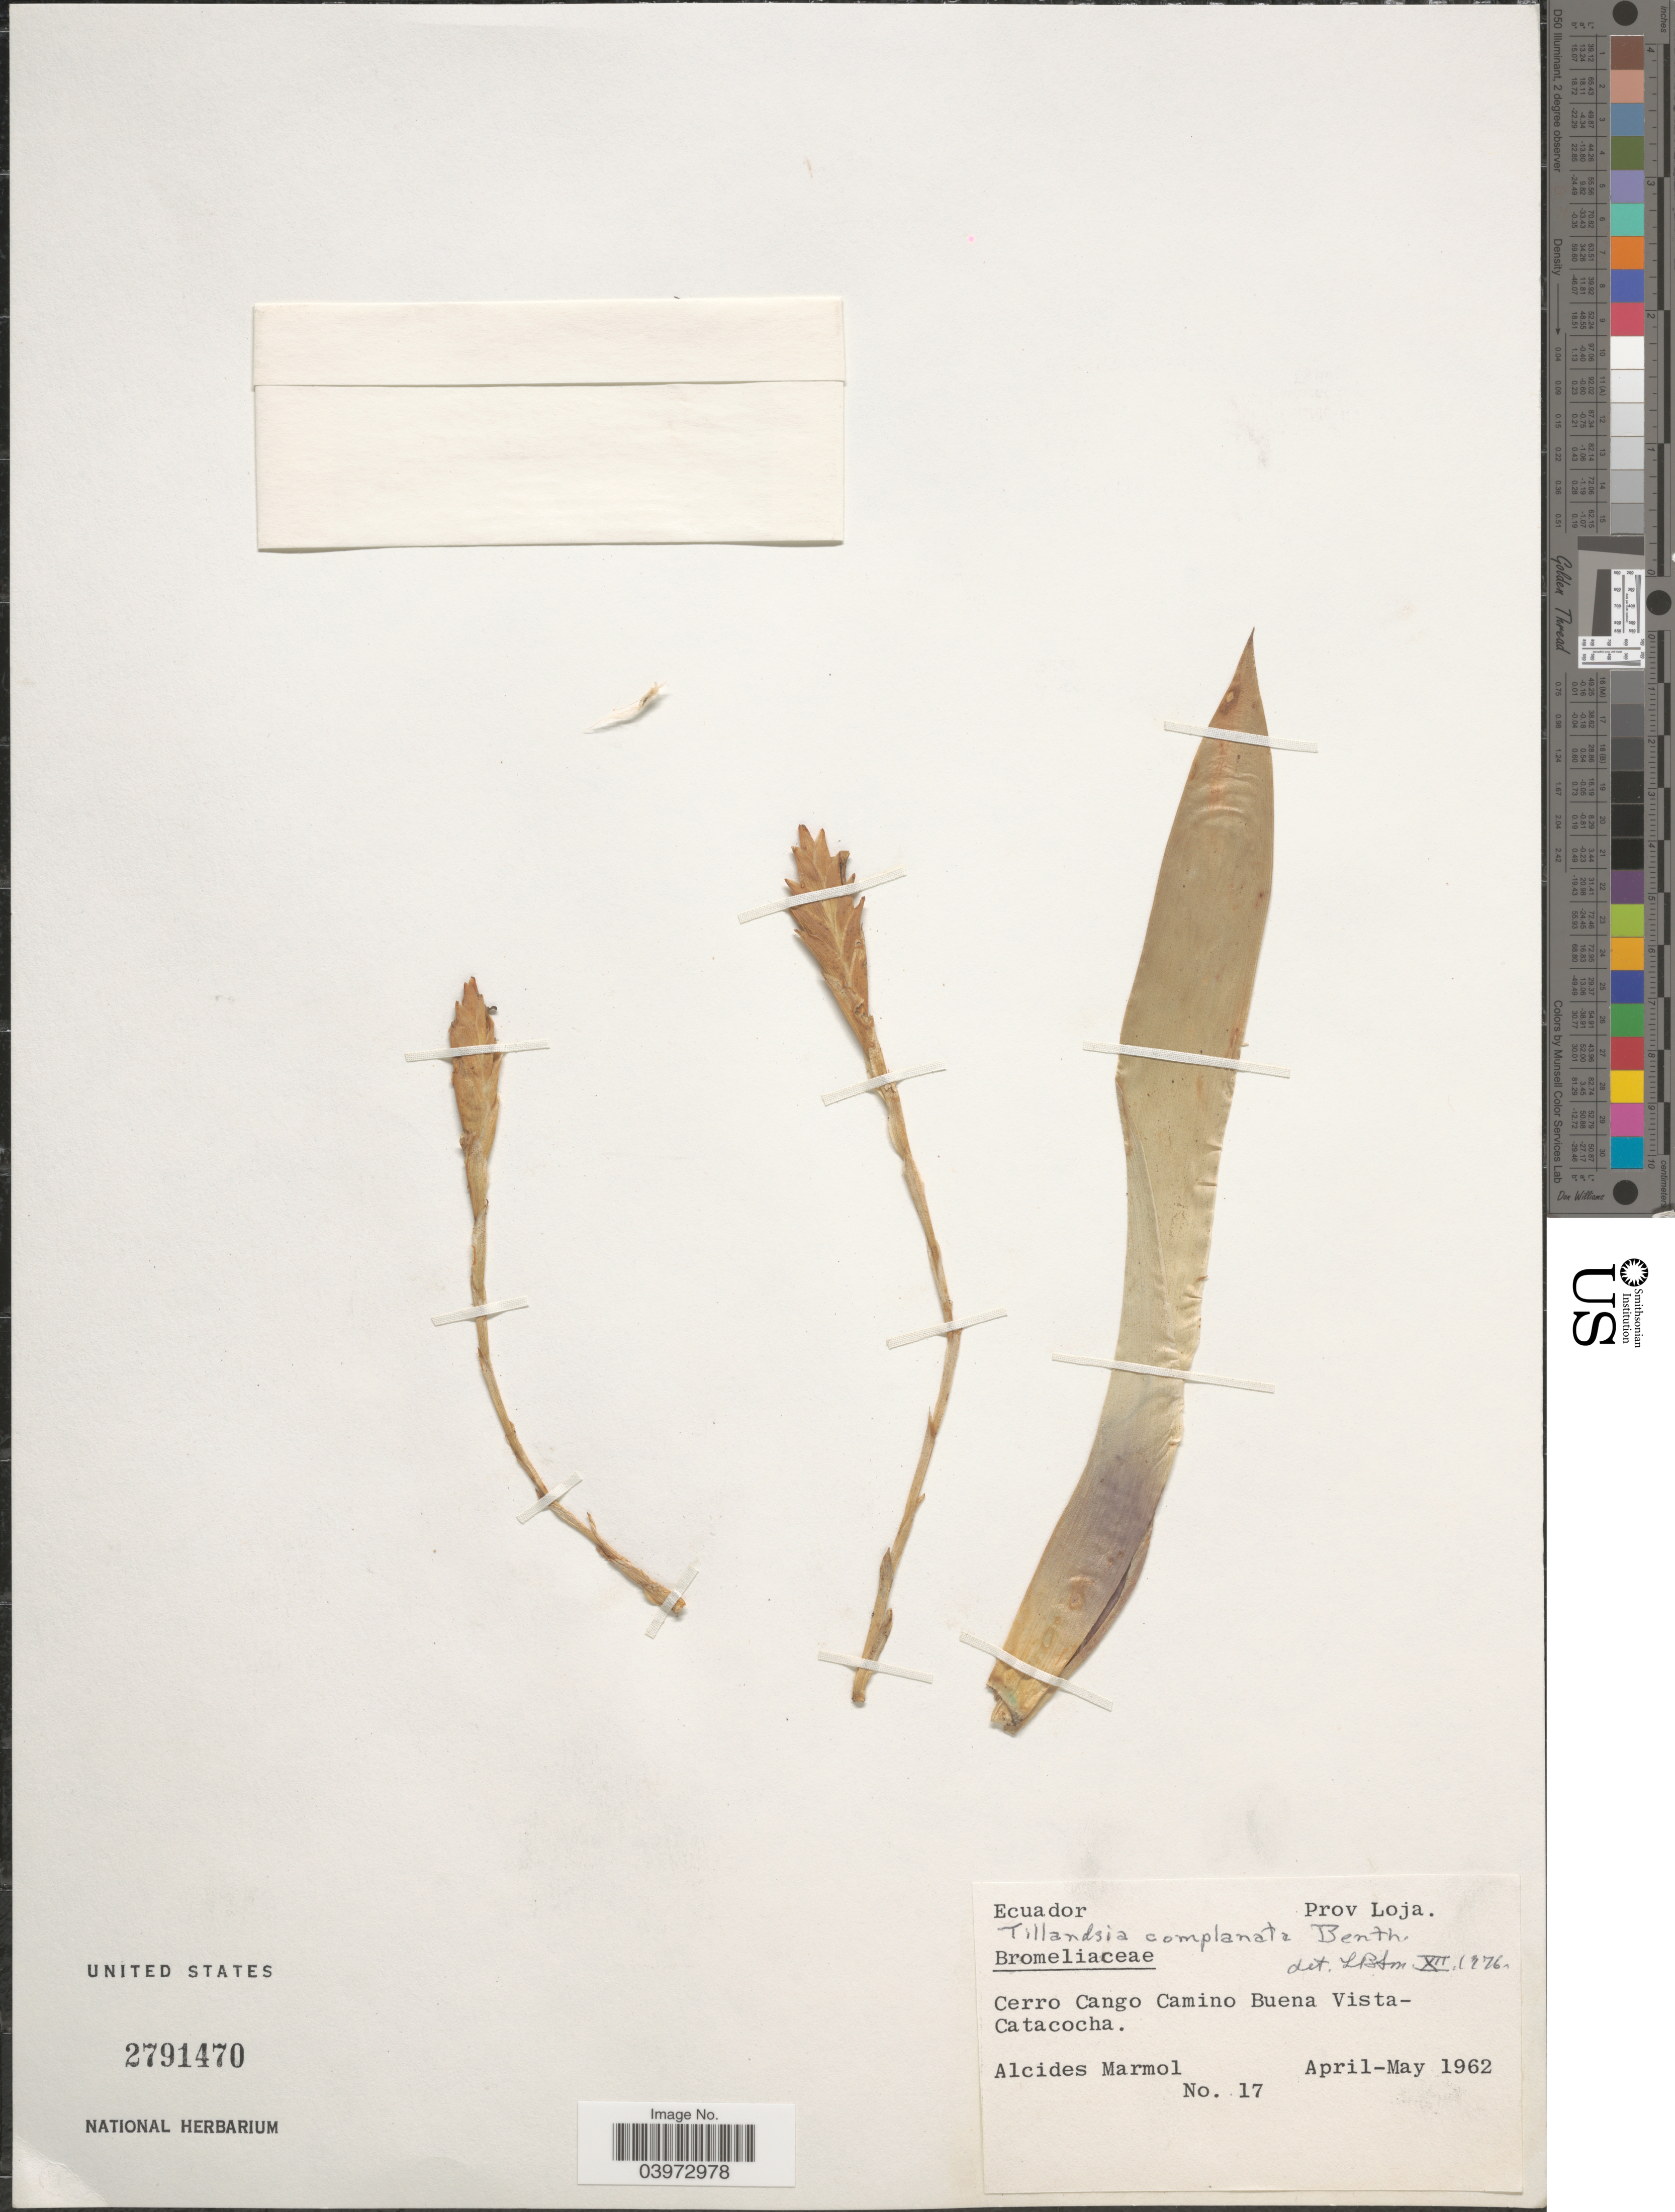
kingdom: Plantae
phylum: Tracheophyta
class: Liliopsida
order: Poales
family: Bromeliaceae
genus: Tillandsia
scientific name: Tillandsia complanata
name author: Benth.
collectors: A. Marmol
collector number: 17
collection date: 1962-04/1962-05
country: Ecuador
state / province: Loja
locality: Cerro Cango Camino Buena Vista-Catacocha.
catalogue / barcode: US 2791470